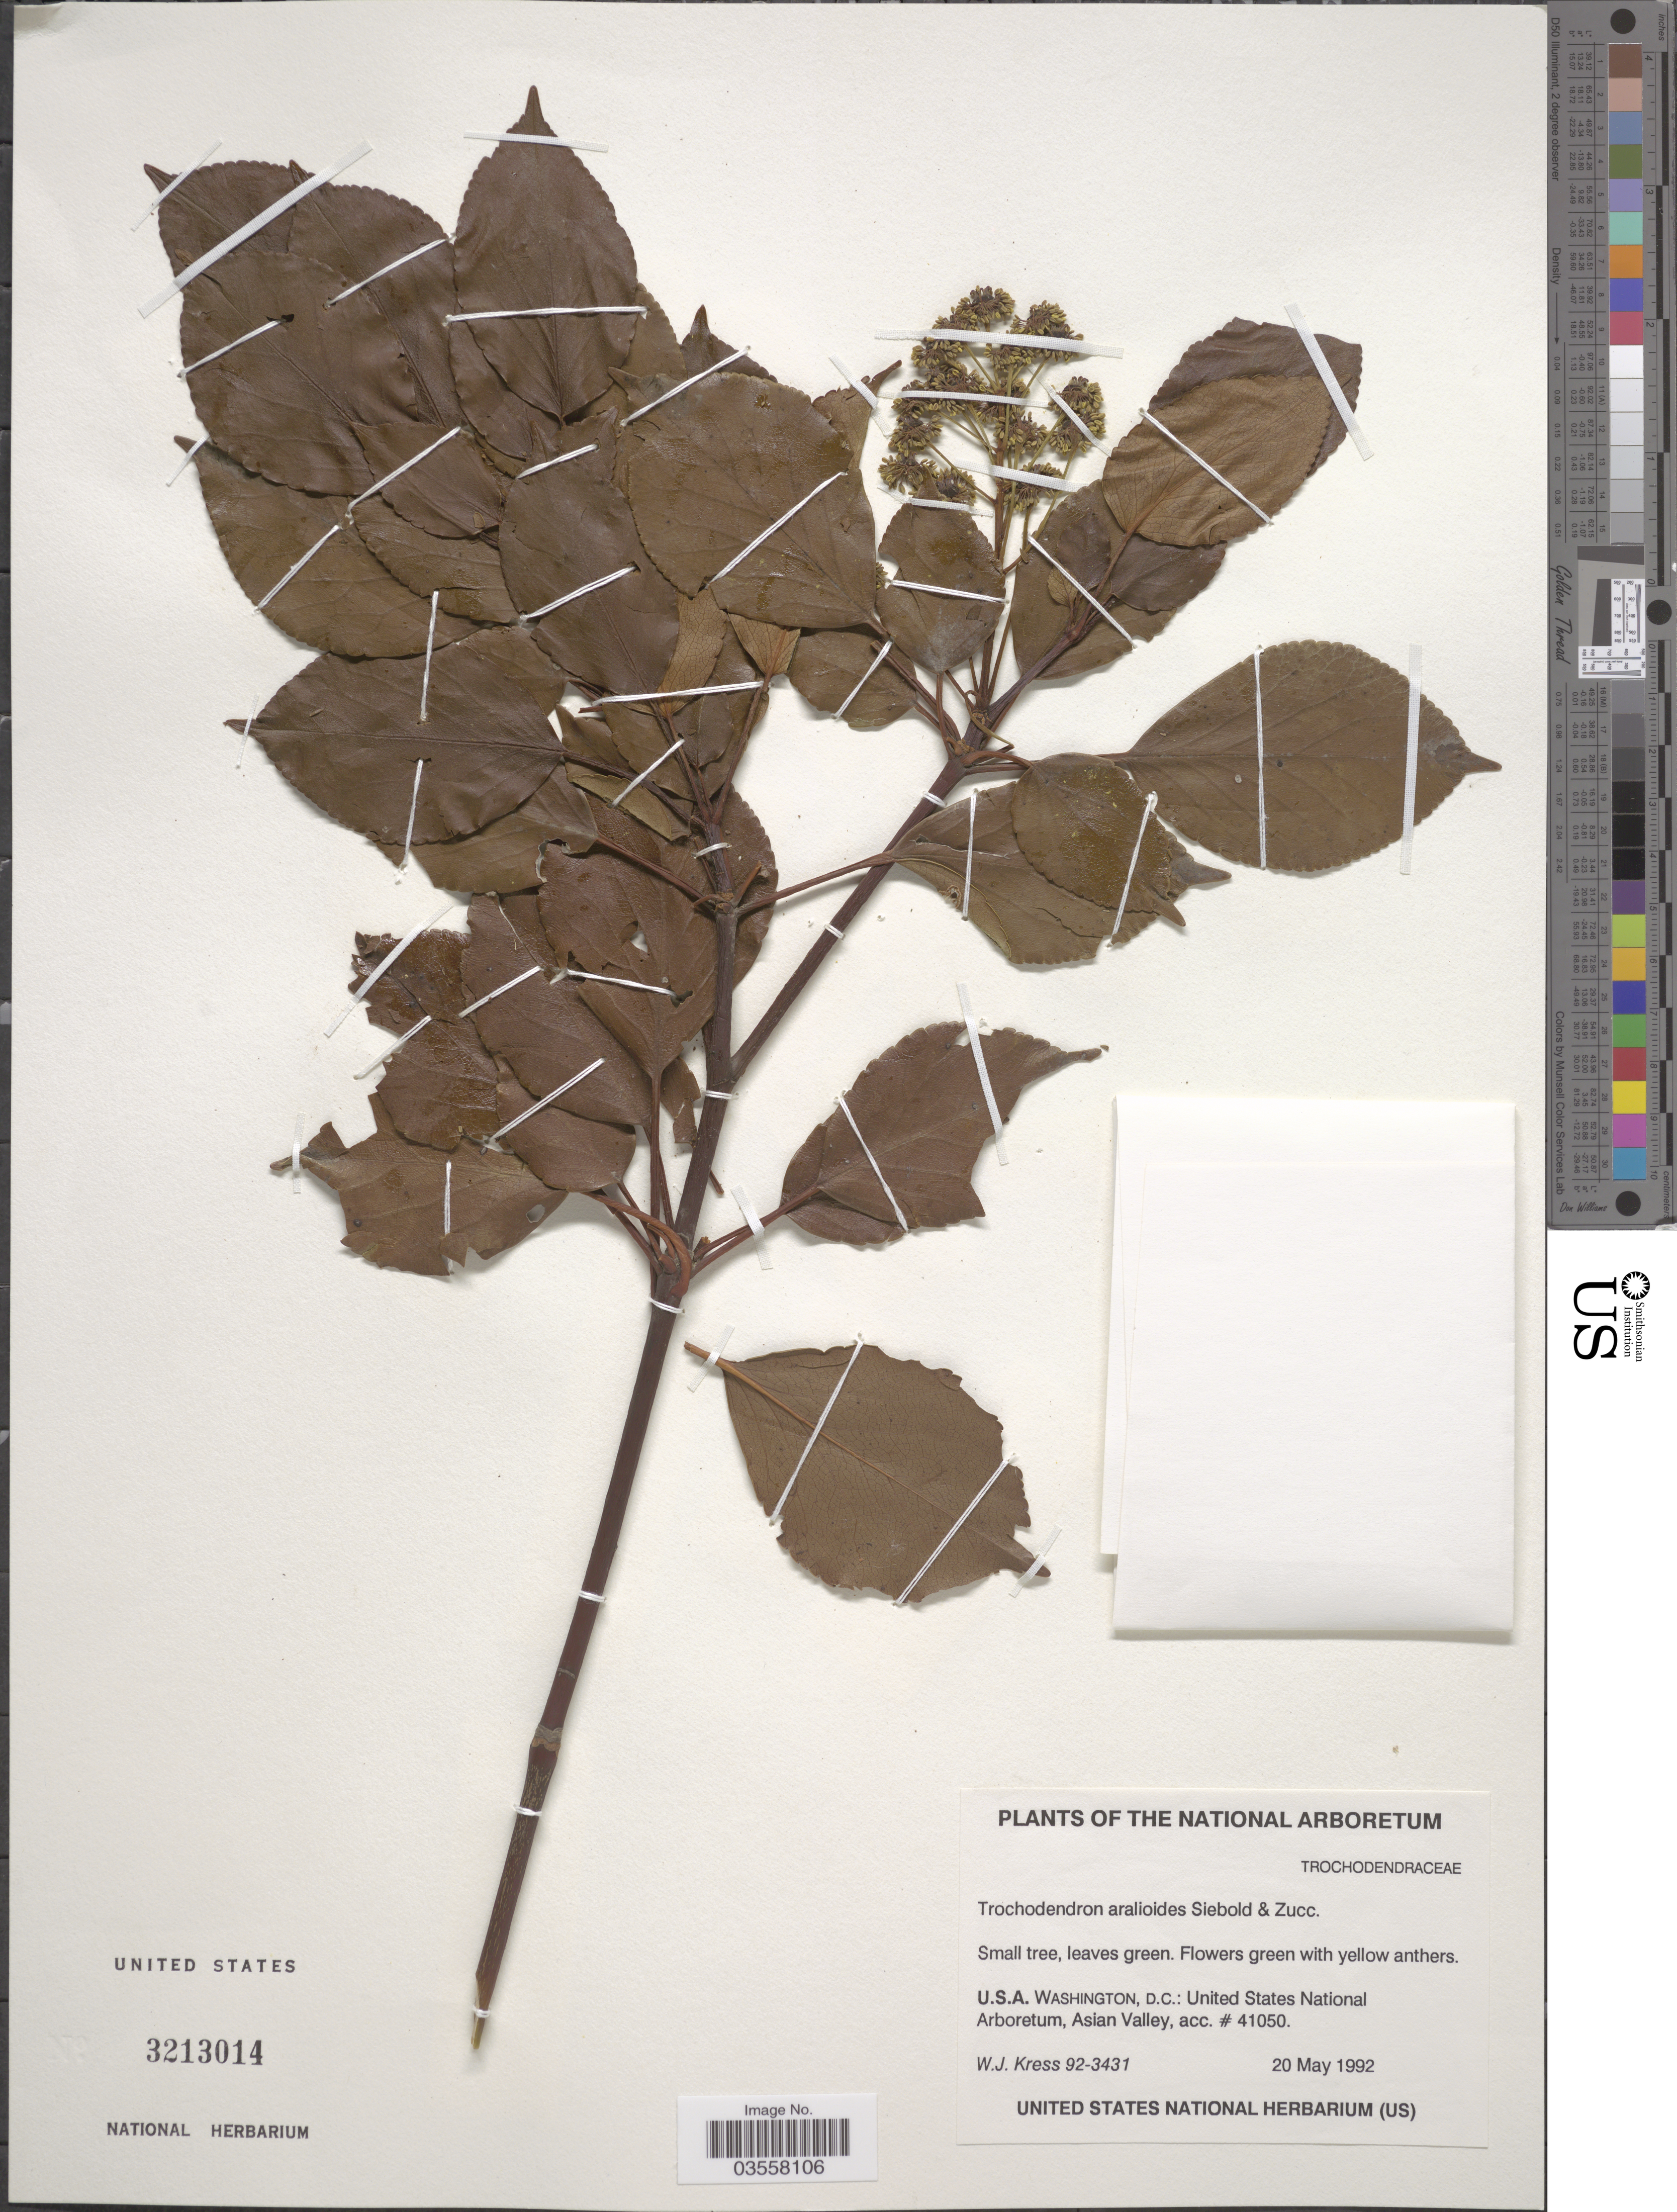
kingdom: Plantae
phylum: Tracheophyta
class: Magnoliopsida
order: Trochodendrales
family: Trochodendraceae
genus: Trochodendron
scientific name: Trochodendron aralioides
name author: Siebold & Zucc.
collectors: W. J. Kress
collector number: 92-3431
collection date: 1992-05-20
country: United States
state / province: District of Columbia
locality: Washington, D.C.: United States National Arboretum, Asian Valley.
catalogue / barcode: US 3213014